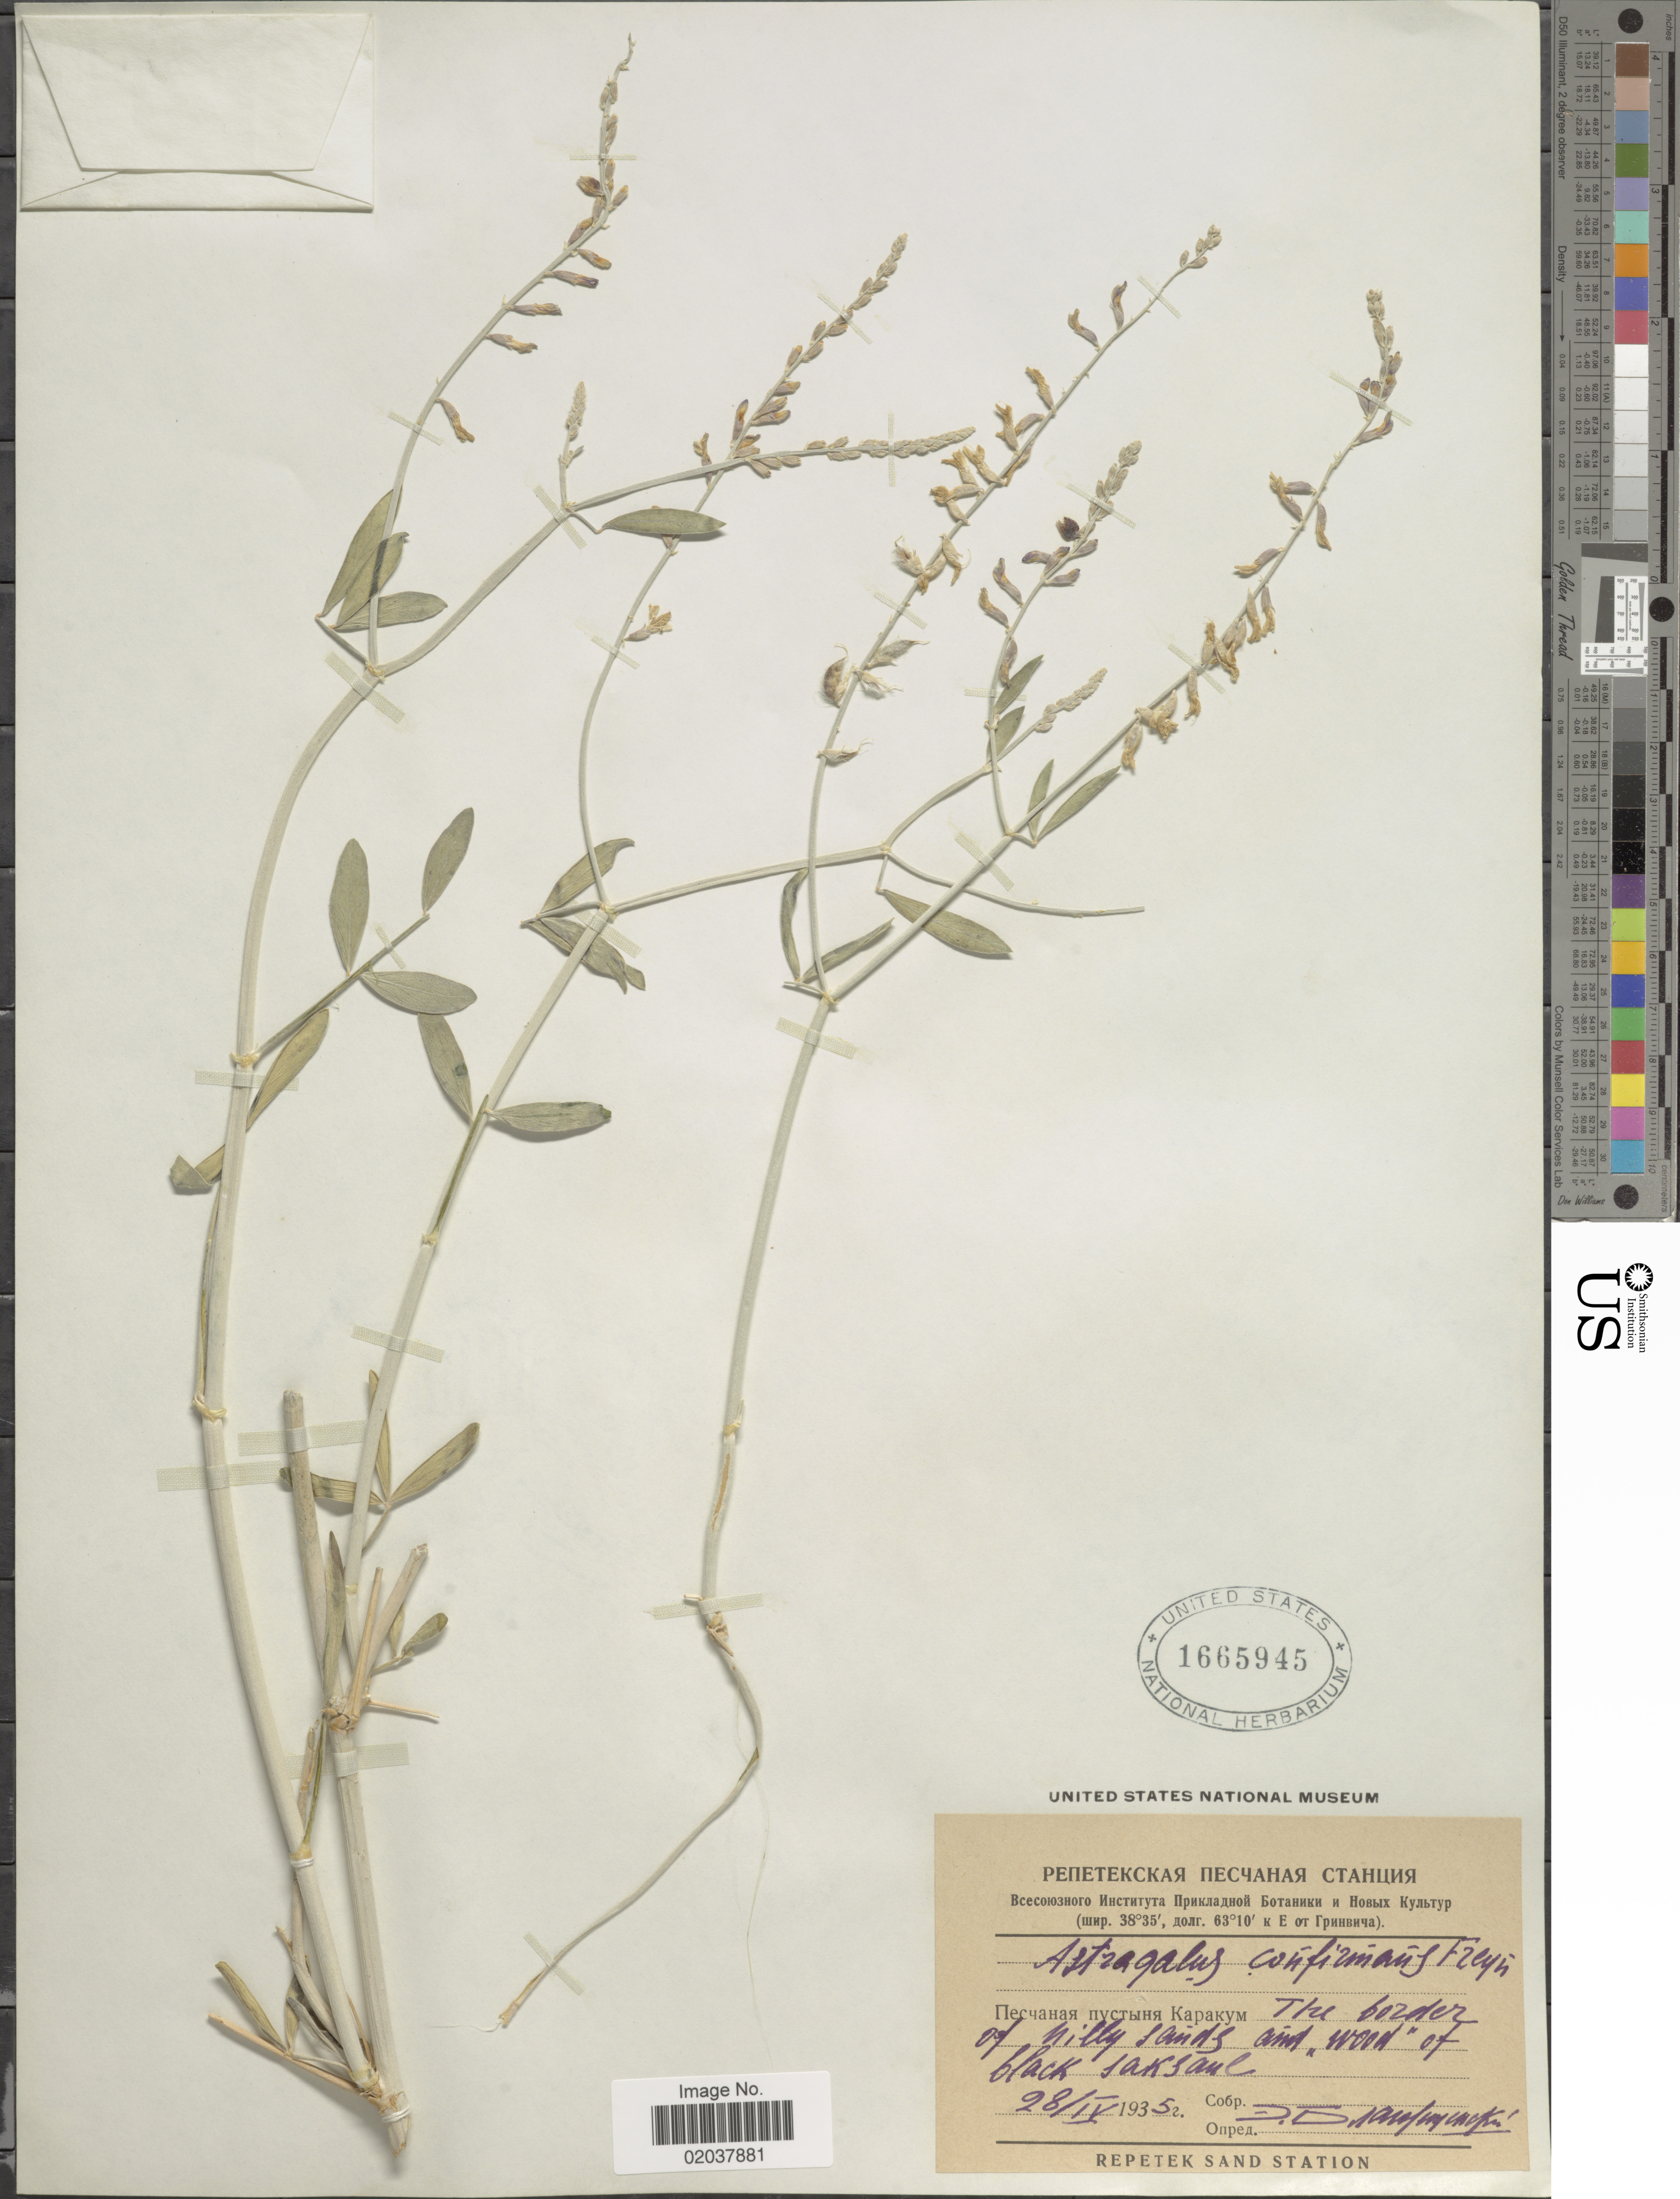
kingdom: Plantae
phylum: Tracheophyta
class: Magnoliopsida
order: Fabales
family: Fabaceae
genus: Astragalus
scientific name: Astragalus confirmans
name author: Freyn & Bornm.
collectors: E. Blagoveshenskiy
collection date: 1935-04-28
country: Turkmenistan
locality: Karakum Desert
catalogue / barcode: US 1665945